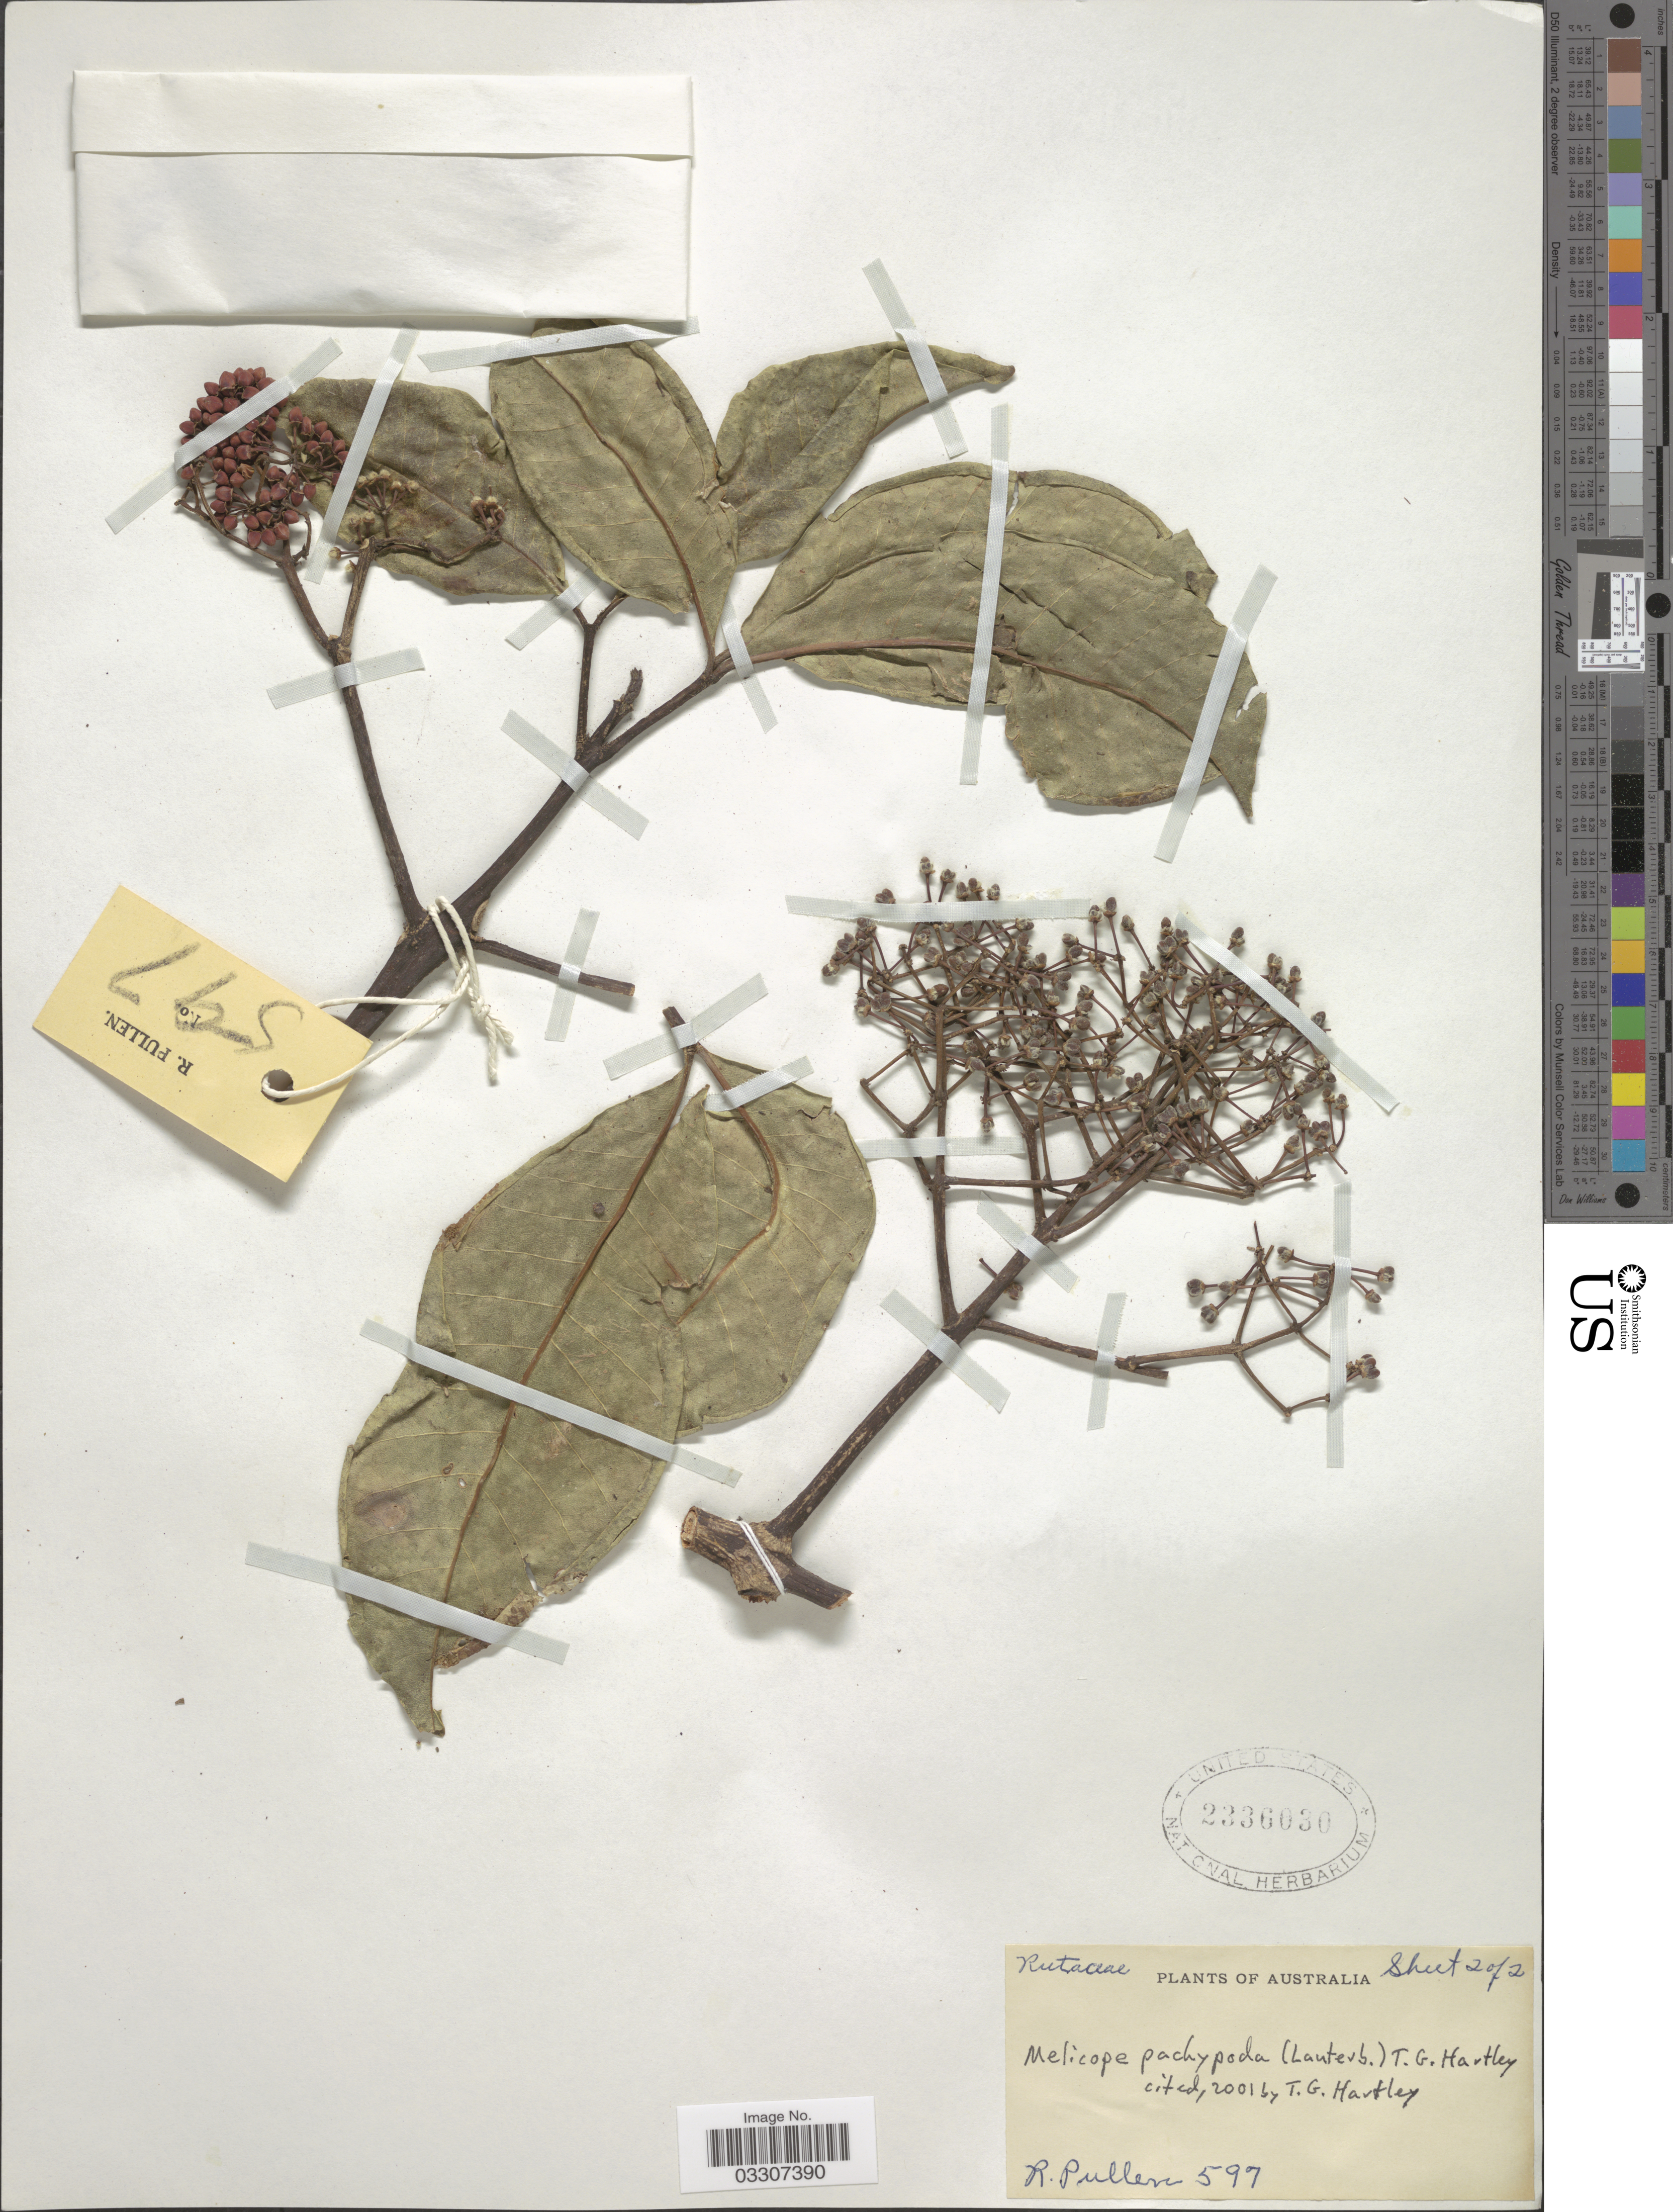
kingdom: Plantae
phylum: Tracheophyta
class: Magnoliopsida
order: Sapindales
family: Rutaceae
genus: Melicope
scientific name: Melicope pachypoda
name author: (Lauterb.) T.G. Hartley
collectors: R. Pullen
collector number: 597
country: Australia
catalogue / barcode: US 2336030